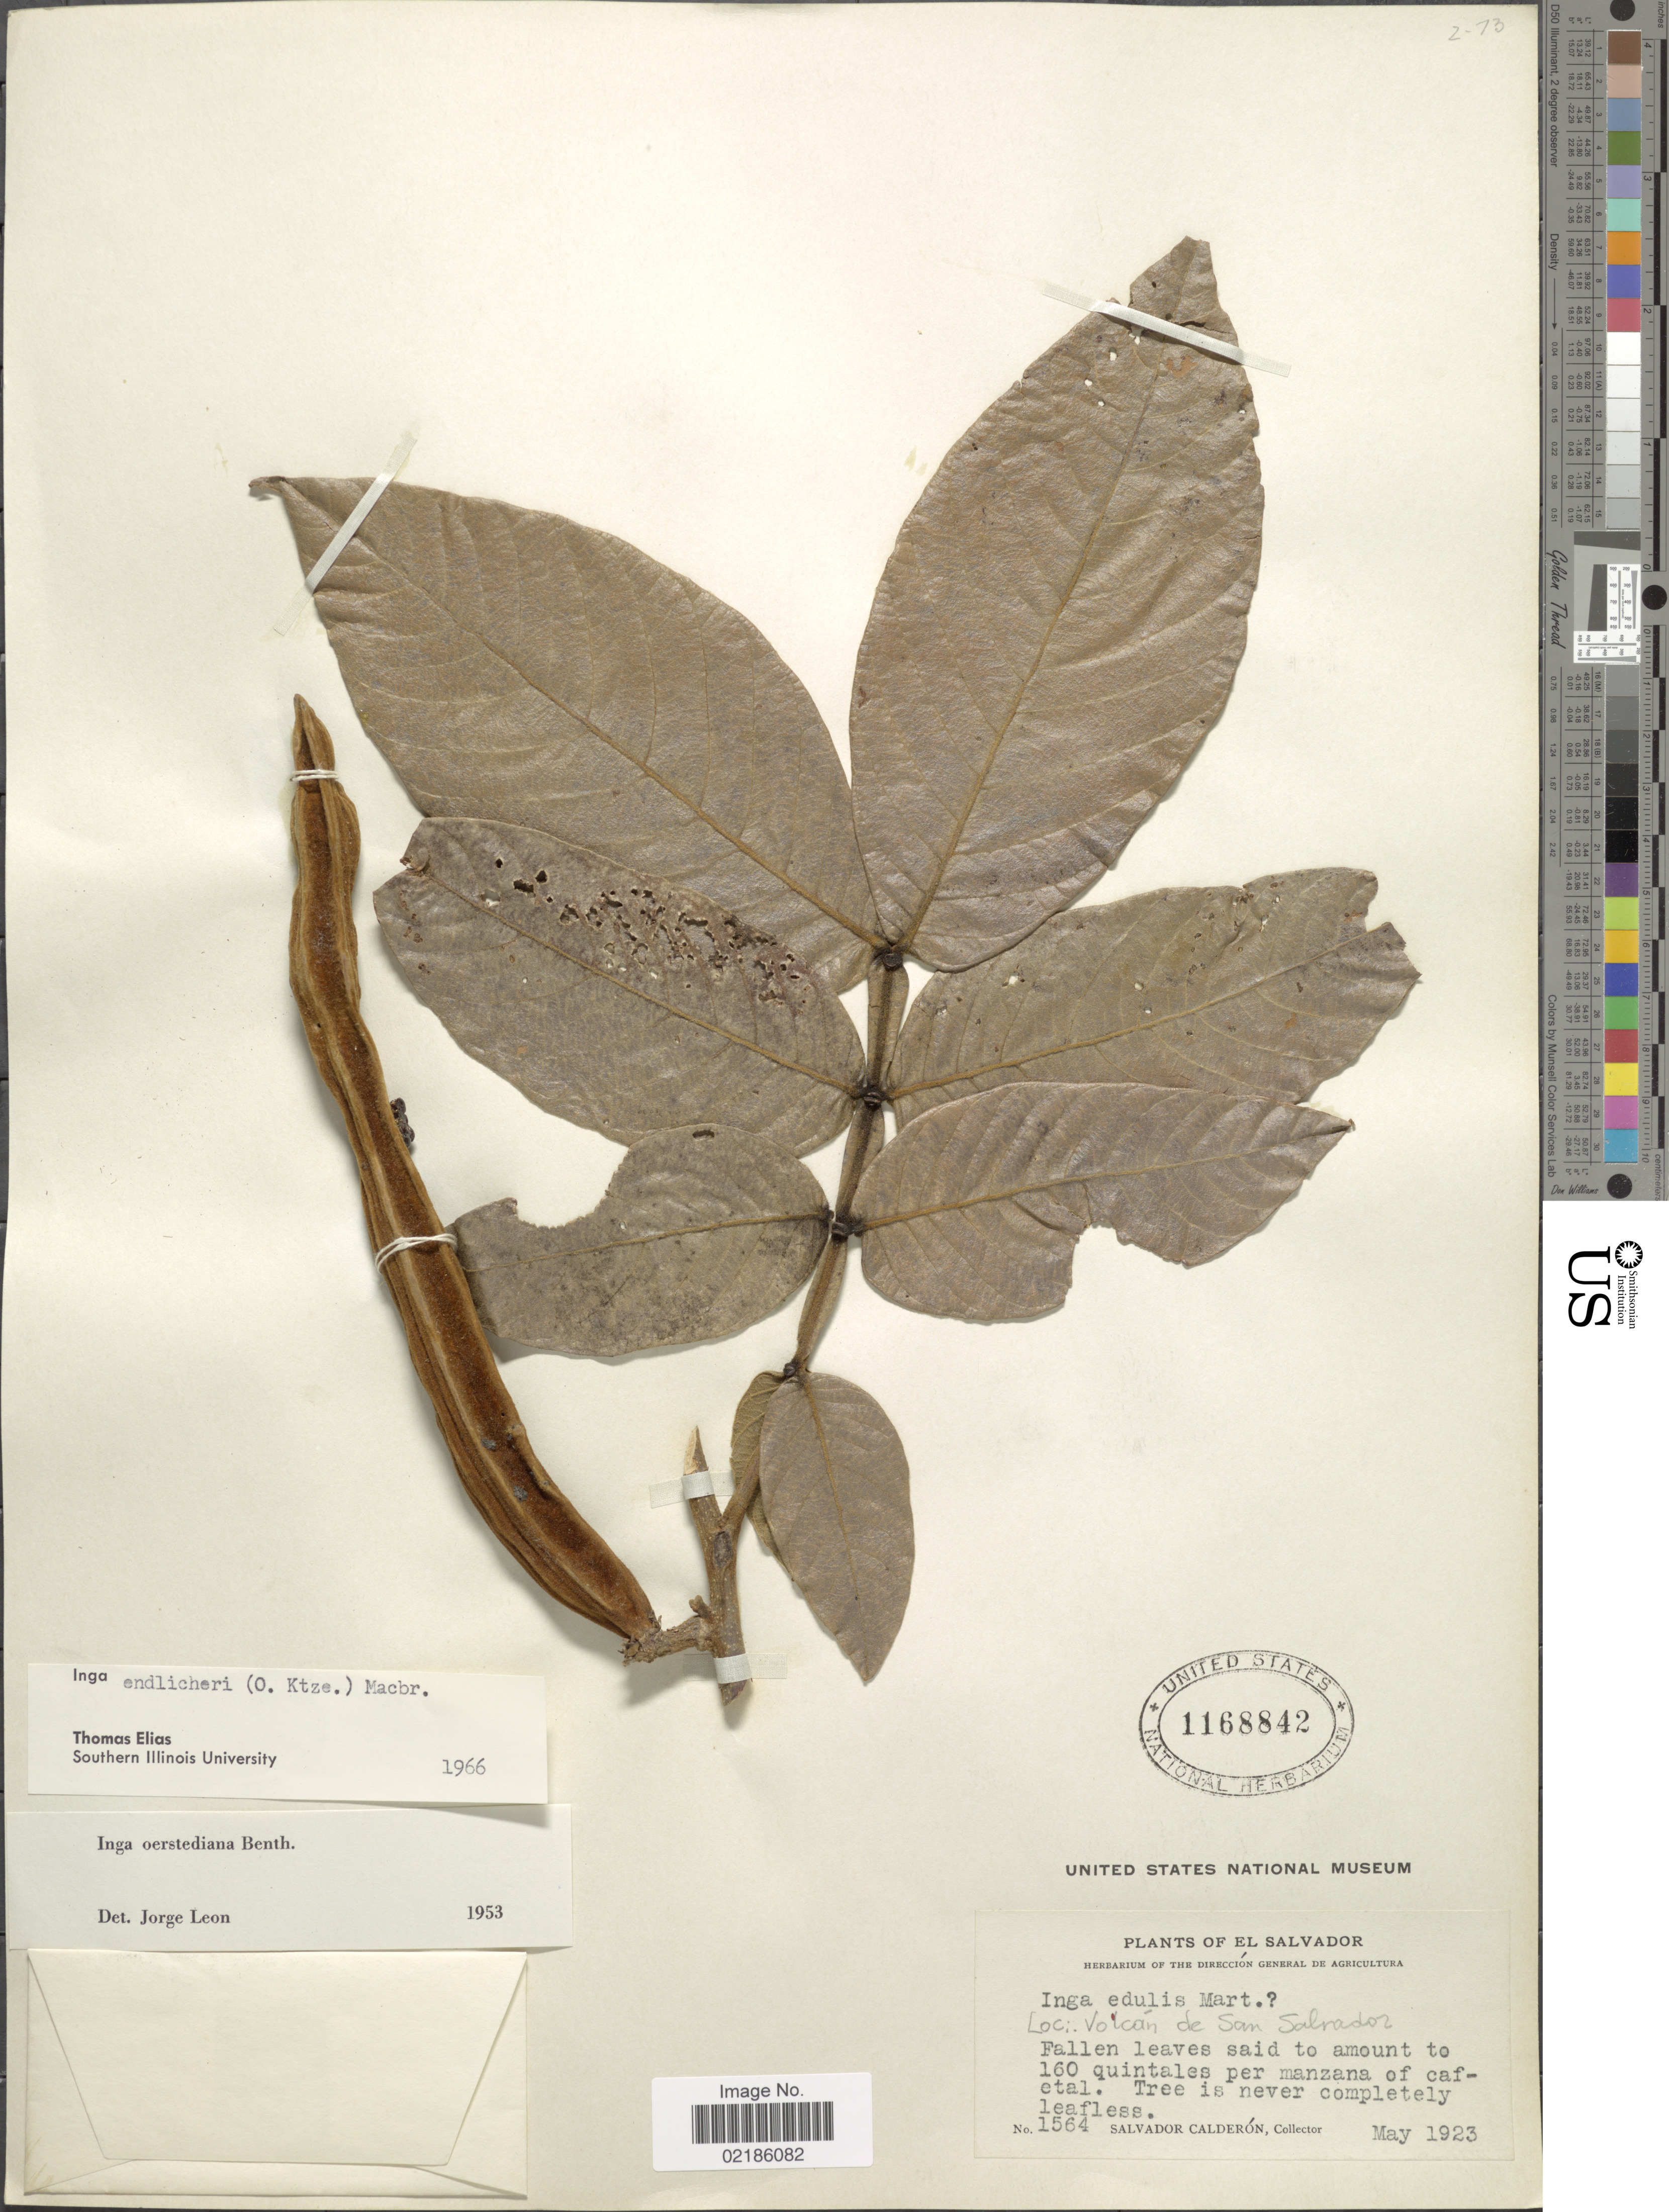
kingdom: Plantae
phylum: Tracheophyta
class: Magnoliopsida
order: Fabales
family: Fabaceae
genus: Inga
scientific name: Inga endlicheri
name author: (Kuntze) J.F. Macbr.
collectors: S. Calderón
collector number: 1564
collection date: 1923-05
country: El Salvador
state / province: San Salvador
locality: Volcan de San Salvador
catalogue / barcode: US 1168842